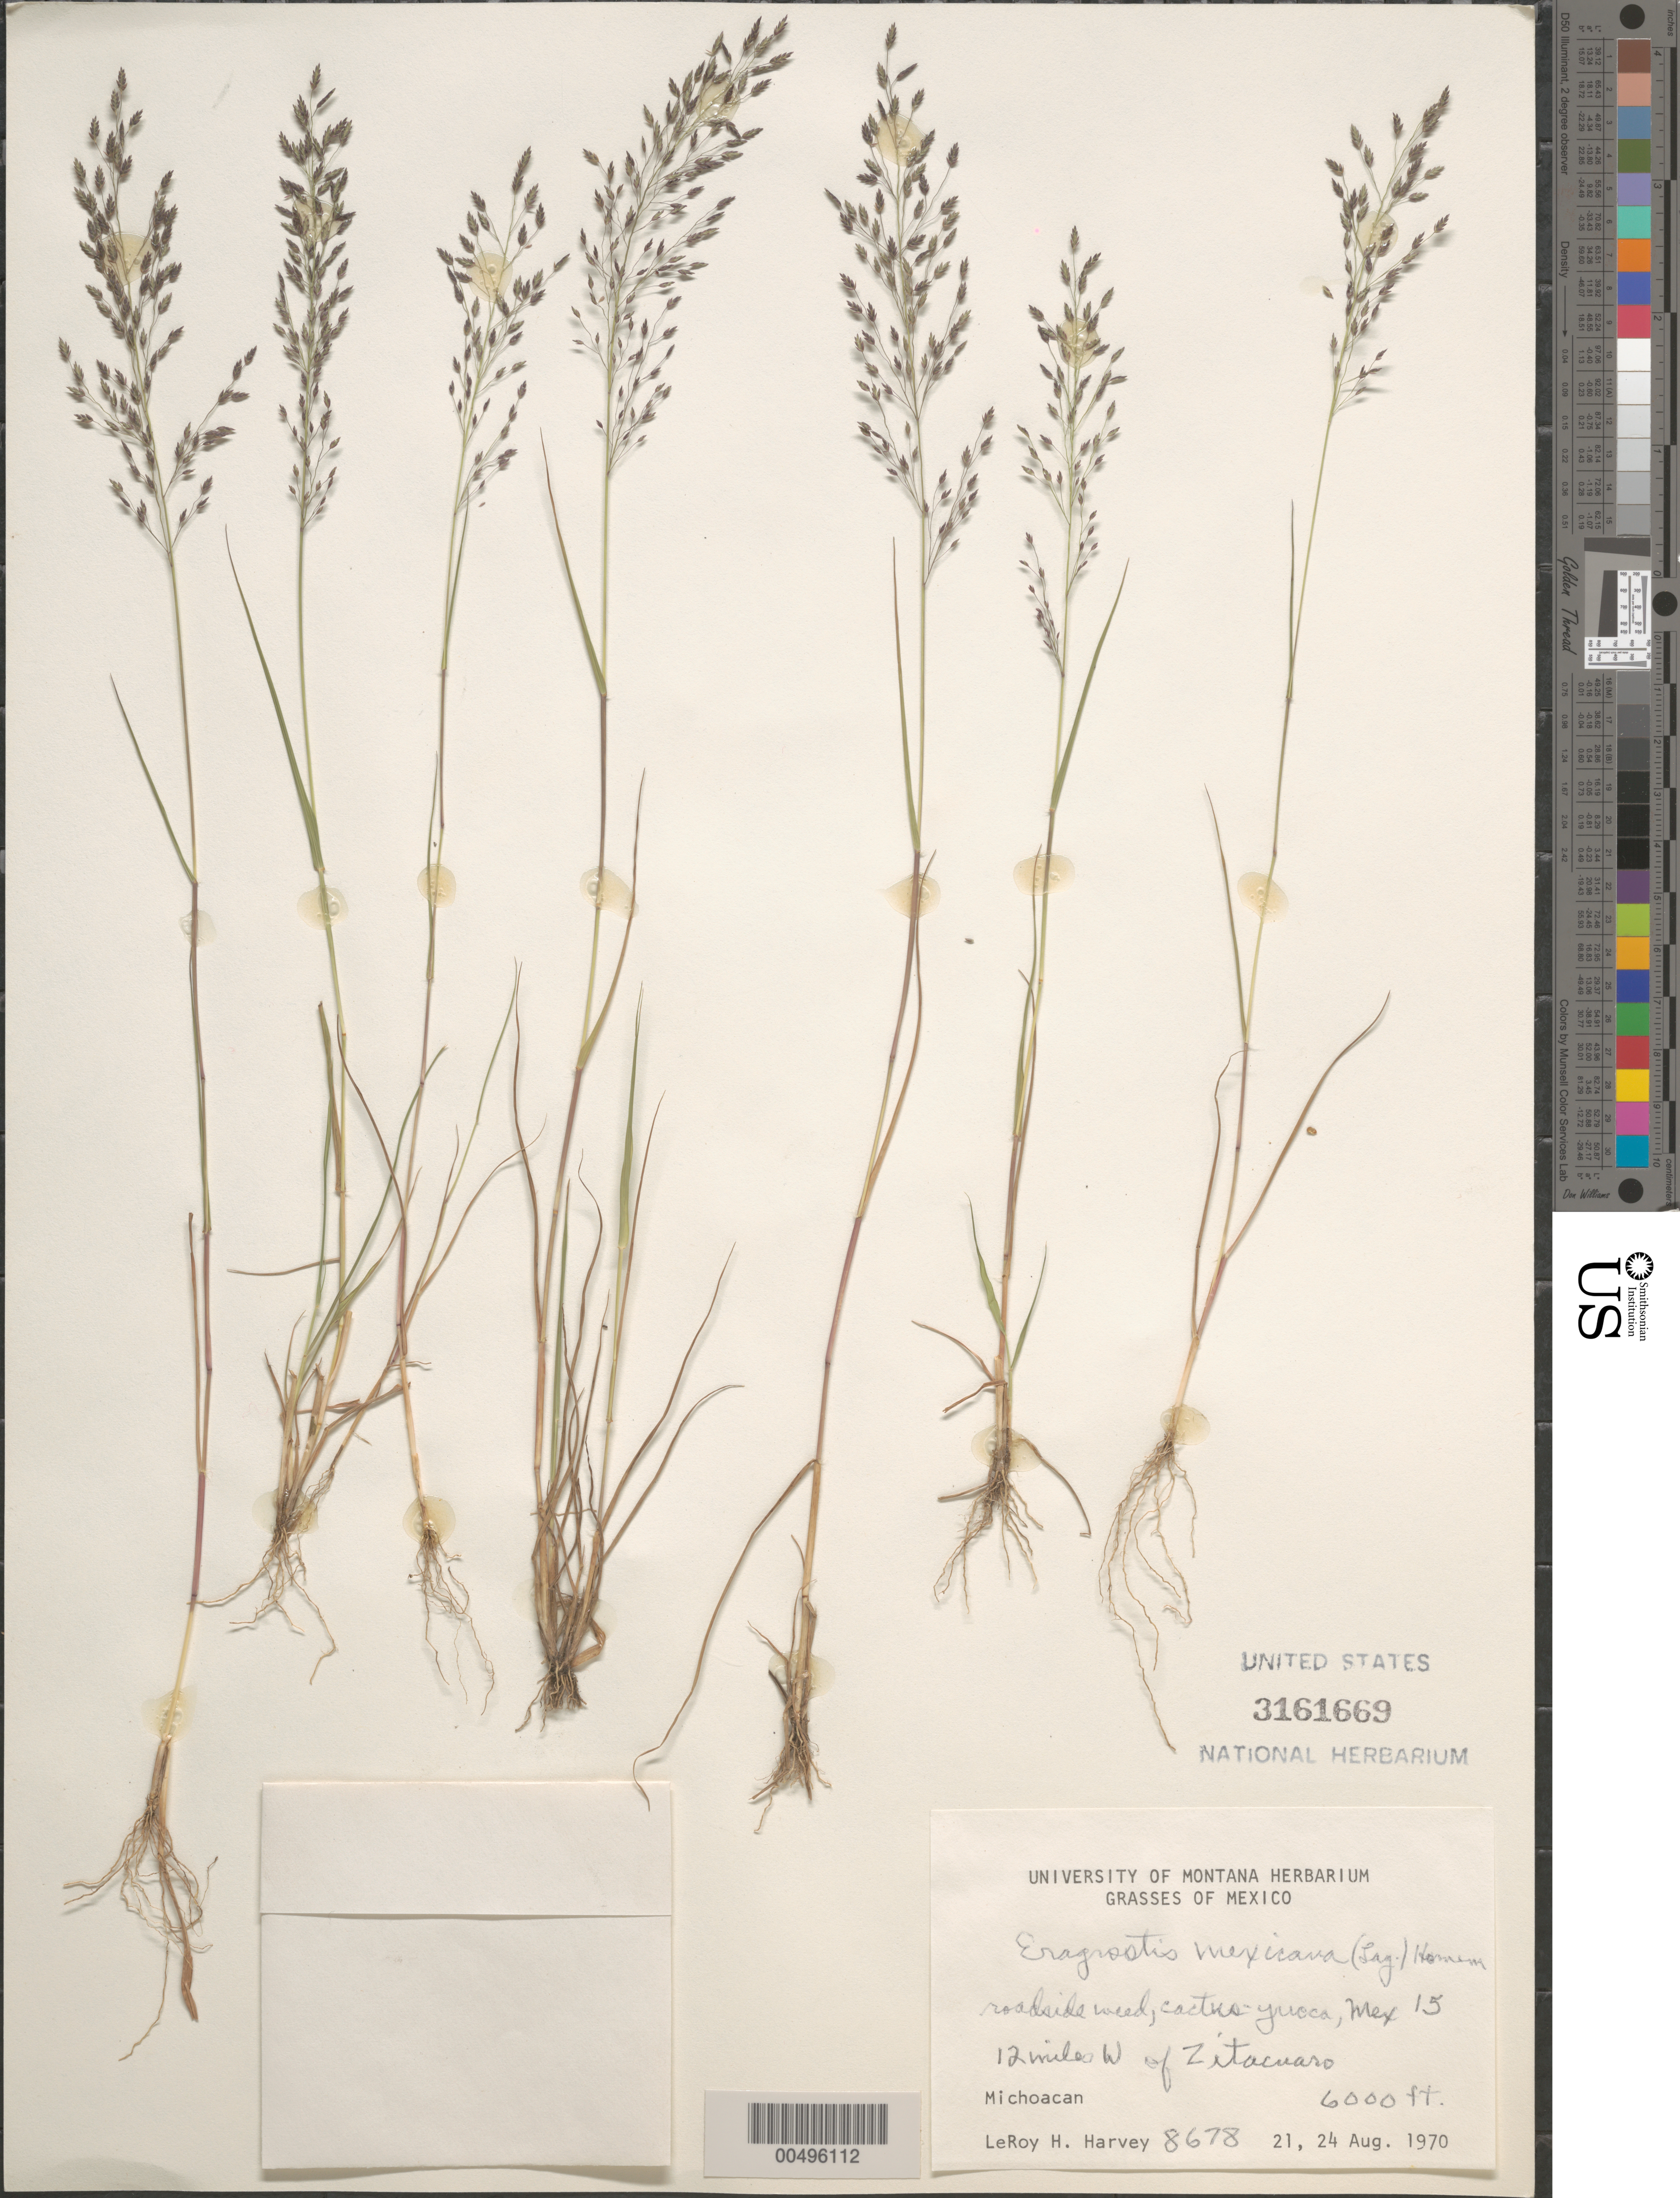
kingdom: Plantae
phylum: Tracheophyta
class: Liliopsida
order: Poales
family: Poaceae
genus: Eragrostis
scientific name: Eragrostis mexicana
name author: (Hornem.) Link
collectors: L. H. Harvey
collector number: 8678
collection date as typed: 21 Aug 1970 to 24 Aug 1970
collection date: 1970-08-21/1970-08-24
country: Mexico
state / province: Michoacán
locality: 12 mi W of Zitacuaro, Mex 15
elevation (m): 1829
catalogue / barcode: US 3161669